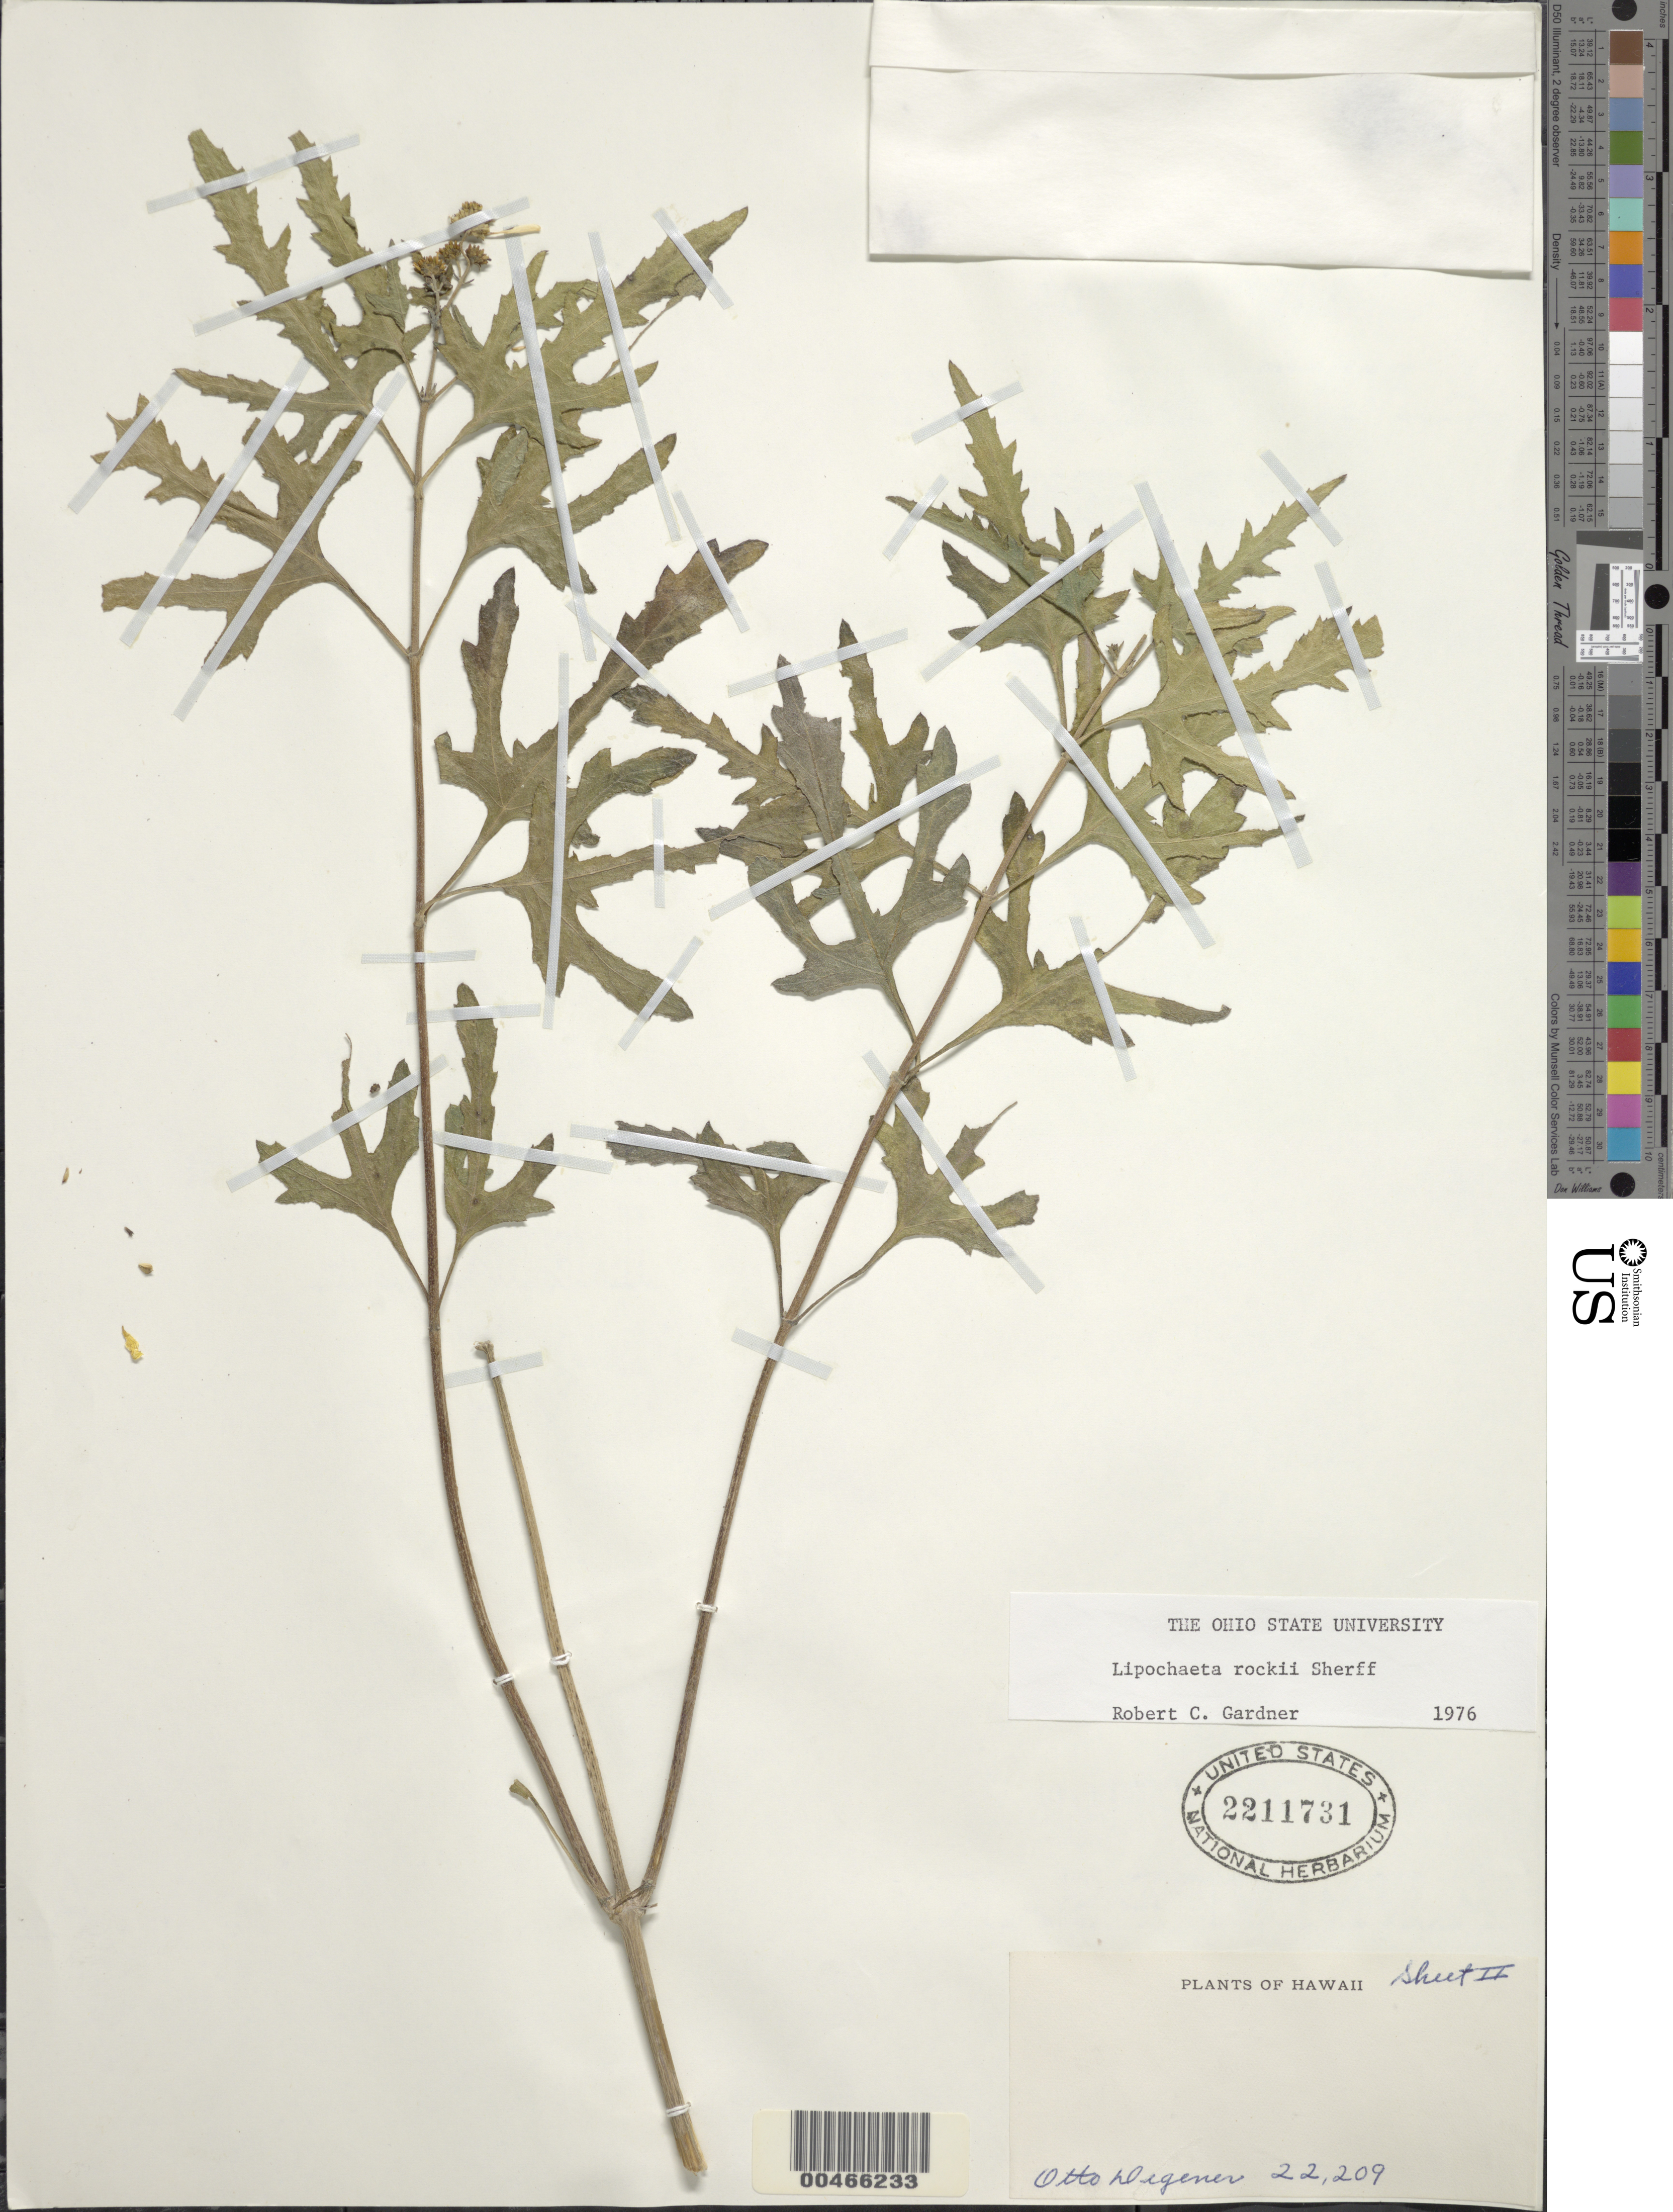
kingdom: Plantae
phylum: Tracheophyta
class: Magnoliopsida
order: Asterales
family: Asteraceae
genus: Lipochaeta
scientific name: Lipochaeta rockii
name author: Sherff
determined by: Gardner, R. C.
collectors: O. Degener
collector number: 22209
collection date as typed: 16 Mar 1952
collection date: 1952-03-16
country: United States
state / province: Hawaii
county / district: Maui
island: Moloka'i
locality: gulch near main road, bet. airport & Homelani Cemetery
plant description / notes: See US sheet 2211730 (duplicate) for collection data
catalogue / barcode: US 2211731